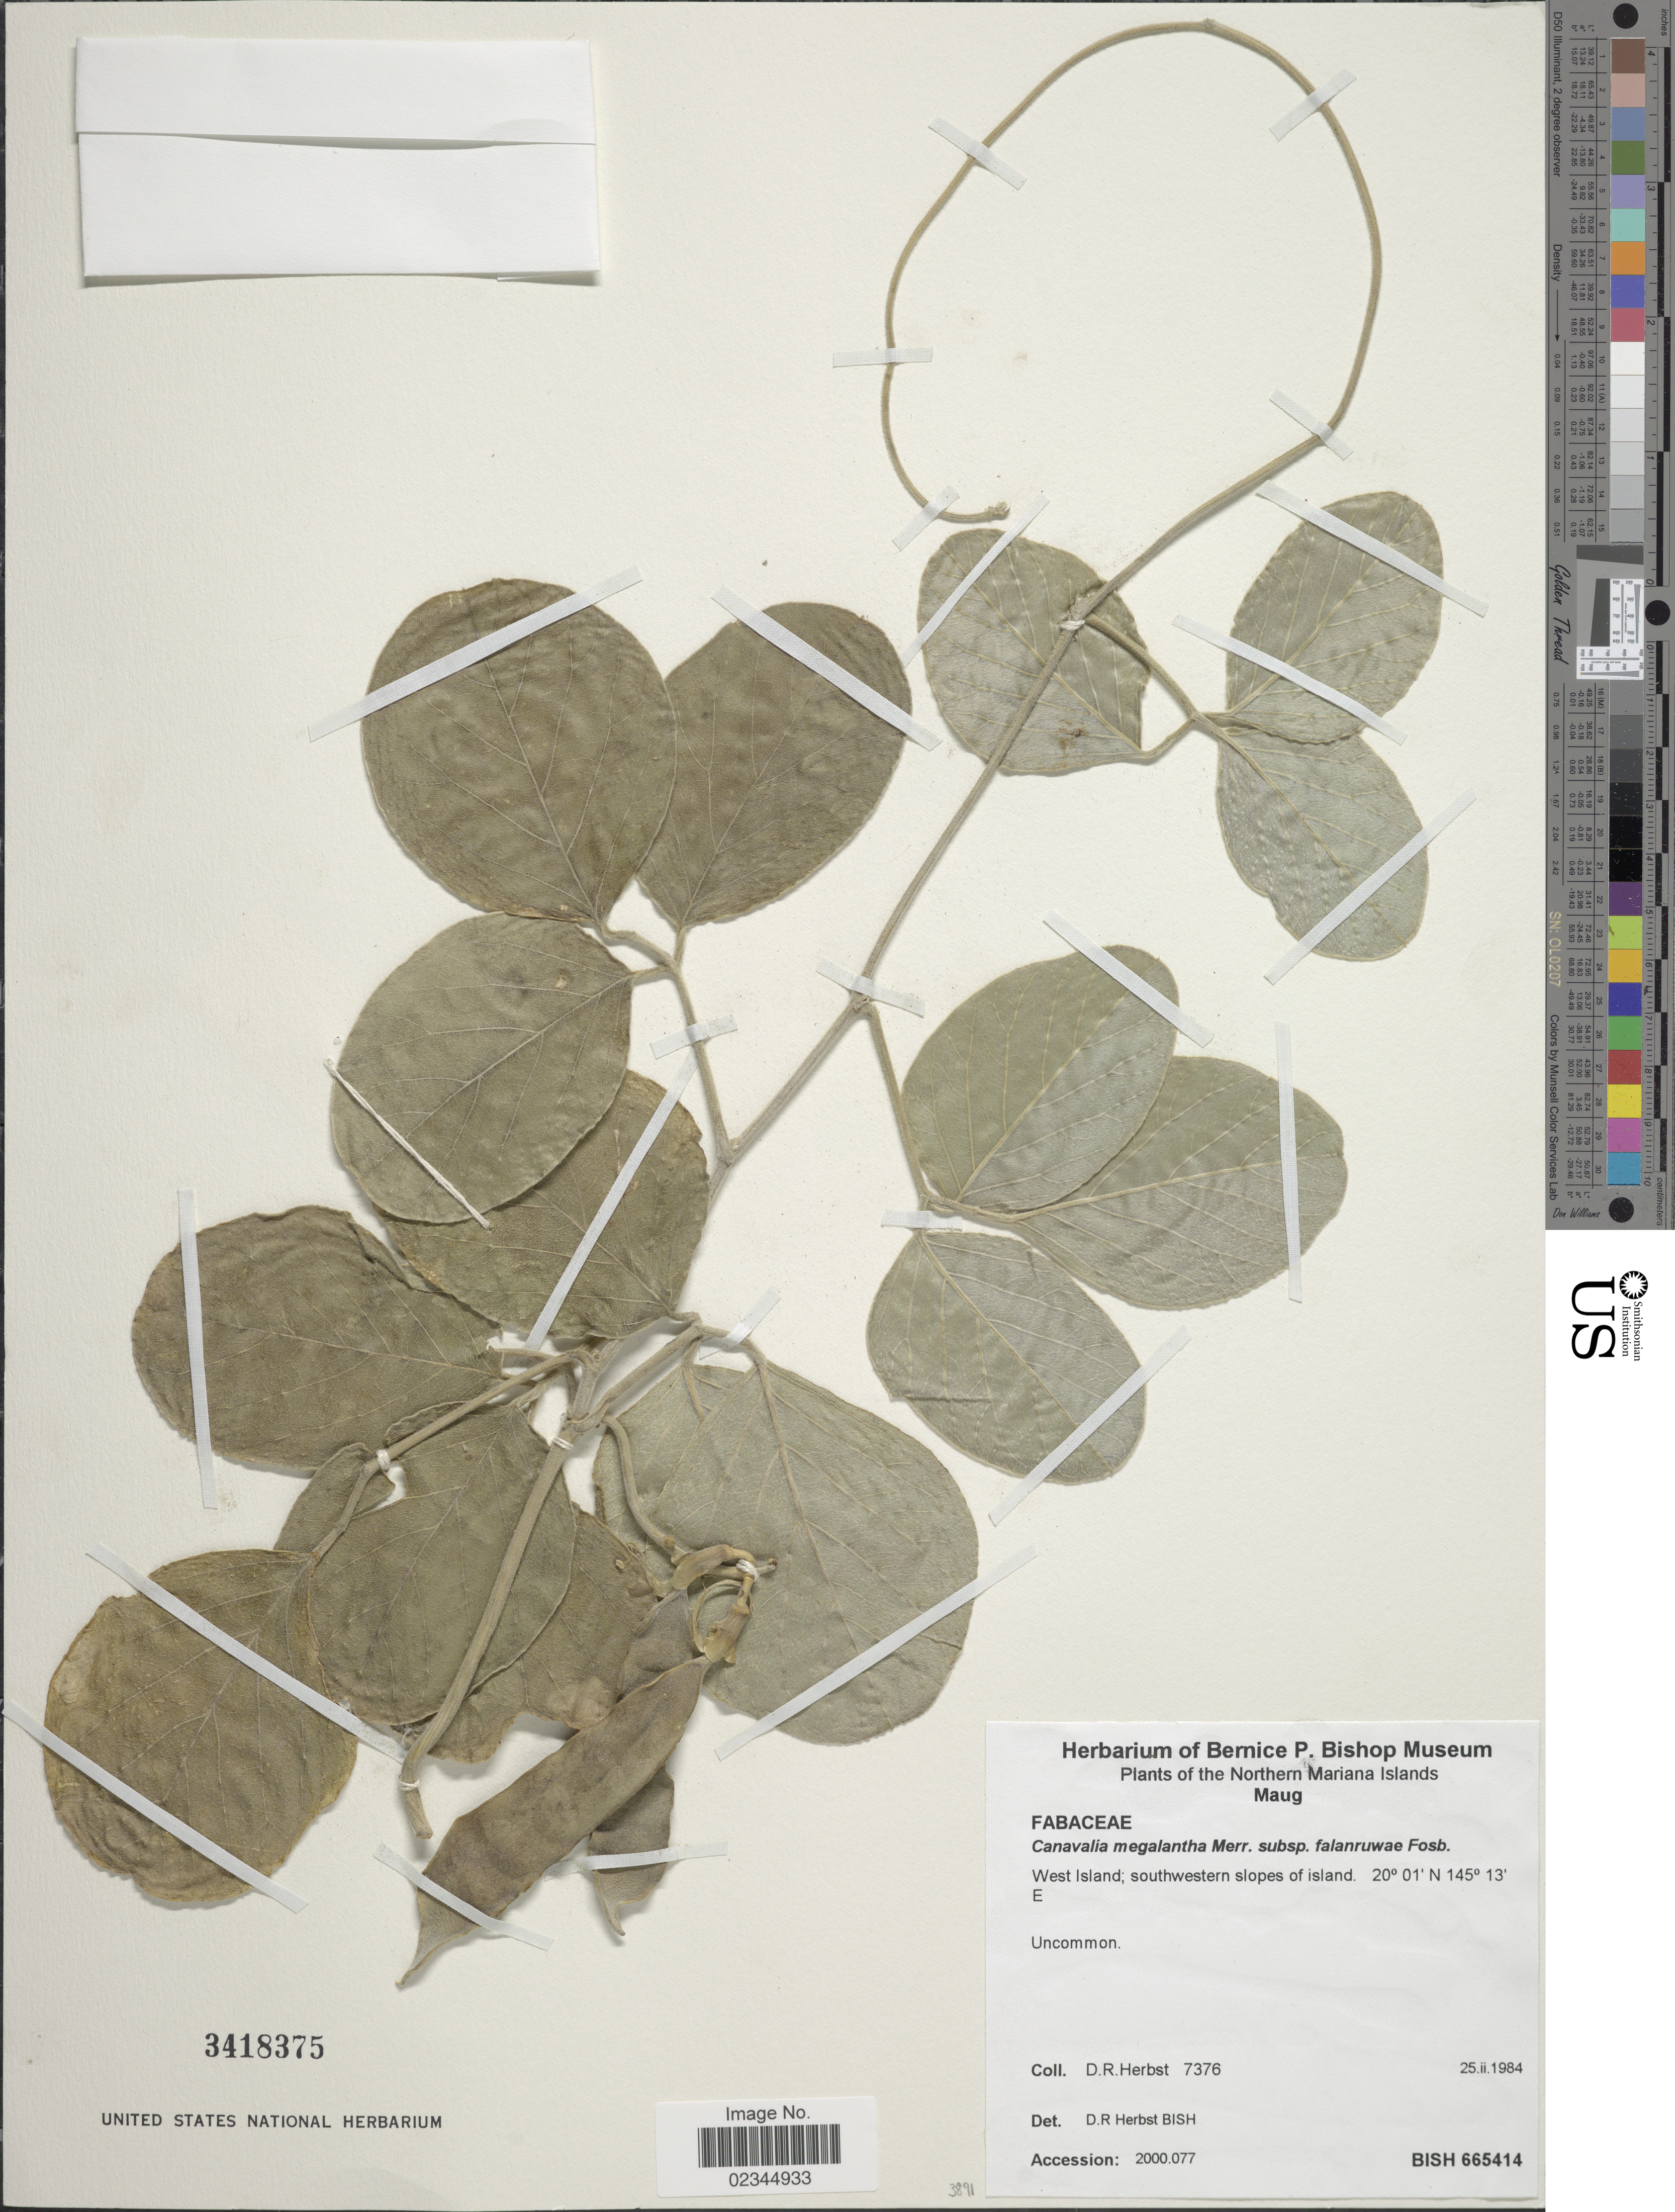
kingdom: Plantae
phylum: Tracheophyta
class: Magnoliopsida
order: Fabales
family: Fabaceae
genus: Canavalia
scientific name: Canavalia megalantha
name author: Merr.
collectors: D. R. Herbst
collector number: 7376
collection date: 1984-02-25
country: Northern Mariana Islands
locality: Maug, West Island, southwestern slopes of island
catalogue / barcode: US 3418375